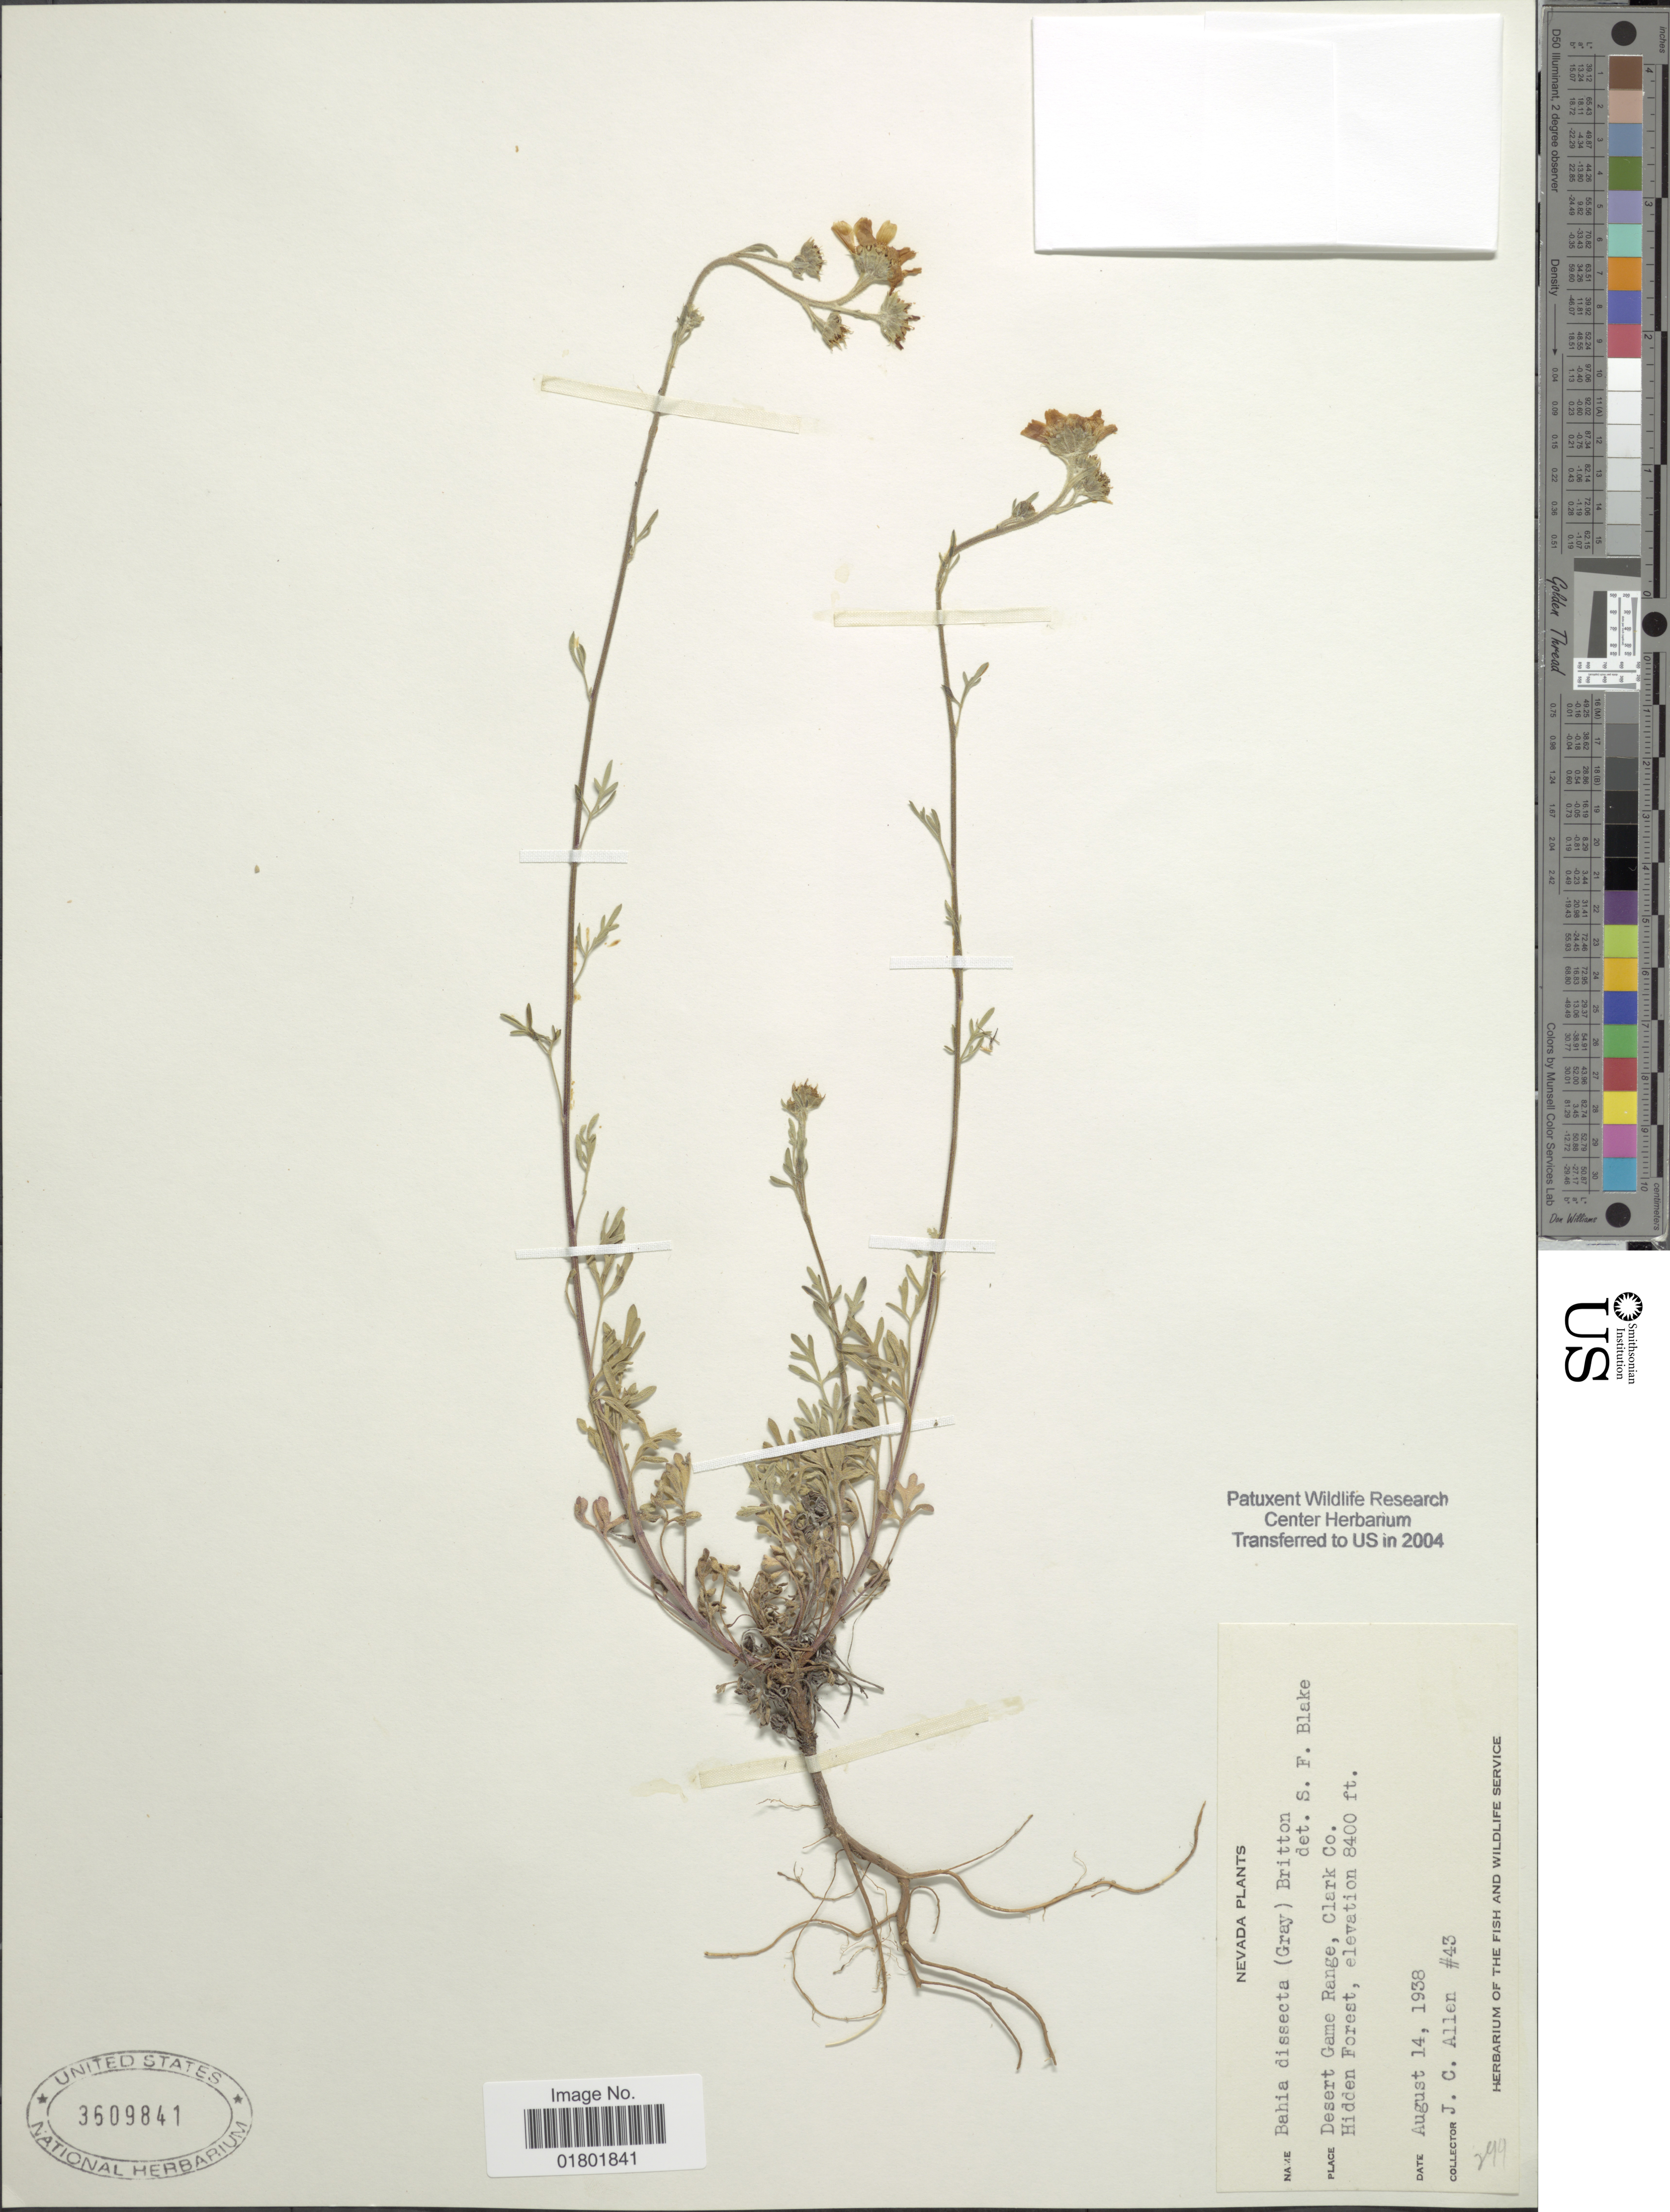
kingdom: Plantae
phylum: Tracheophyta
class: Magnoliopsida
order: Asterales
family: Asteraceae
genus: Bahia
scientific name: Bahia dissecta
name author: (A. Gray) Britton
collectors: J. C. Allen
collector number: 43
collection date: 1938-08-14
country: United States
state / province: Nevada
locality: Desert Game Range, Clark Co., Hidden Forest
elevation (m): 2560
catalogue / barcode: US 3509841